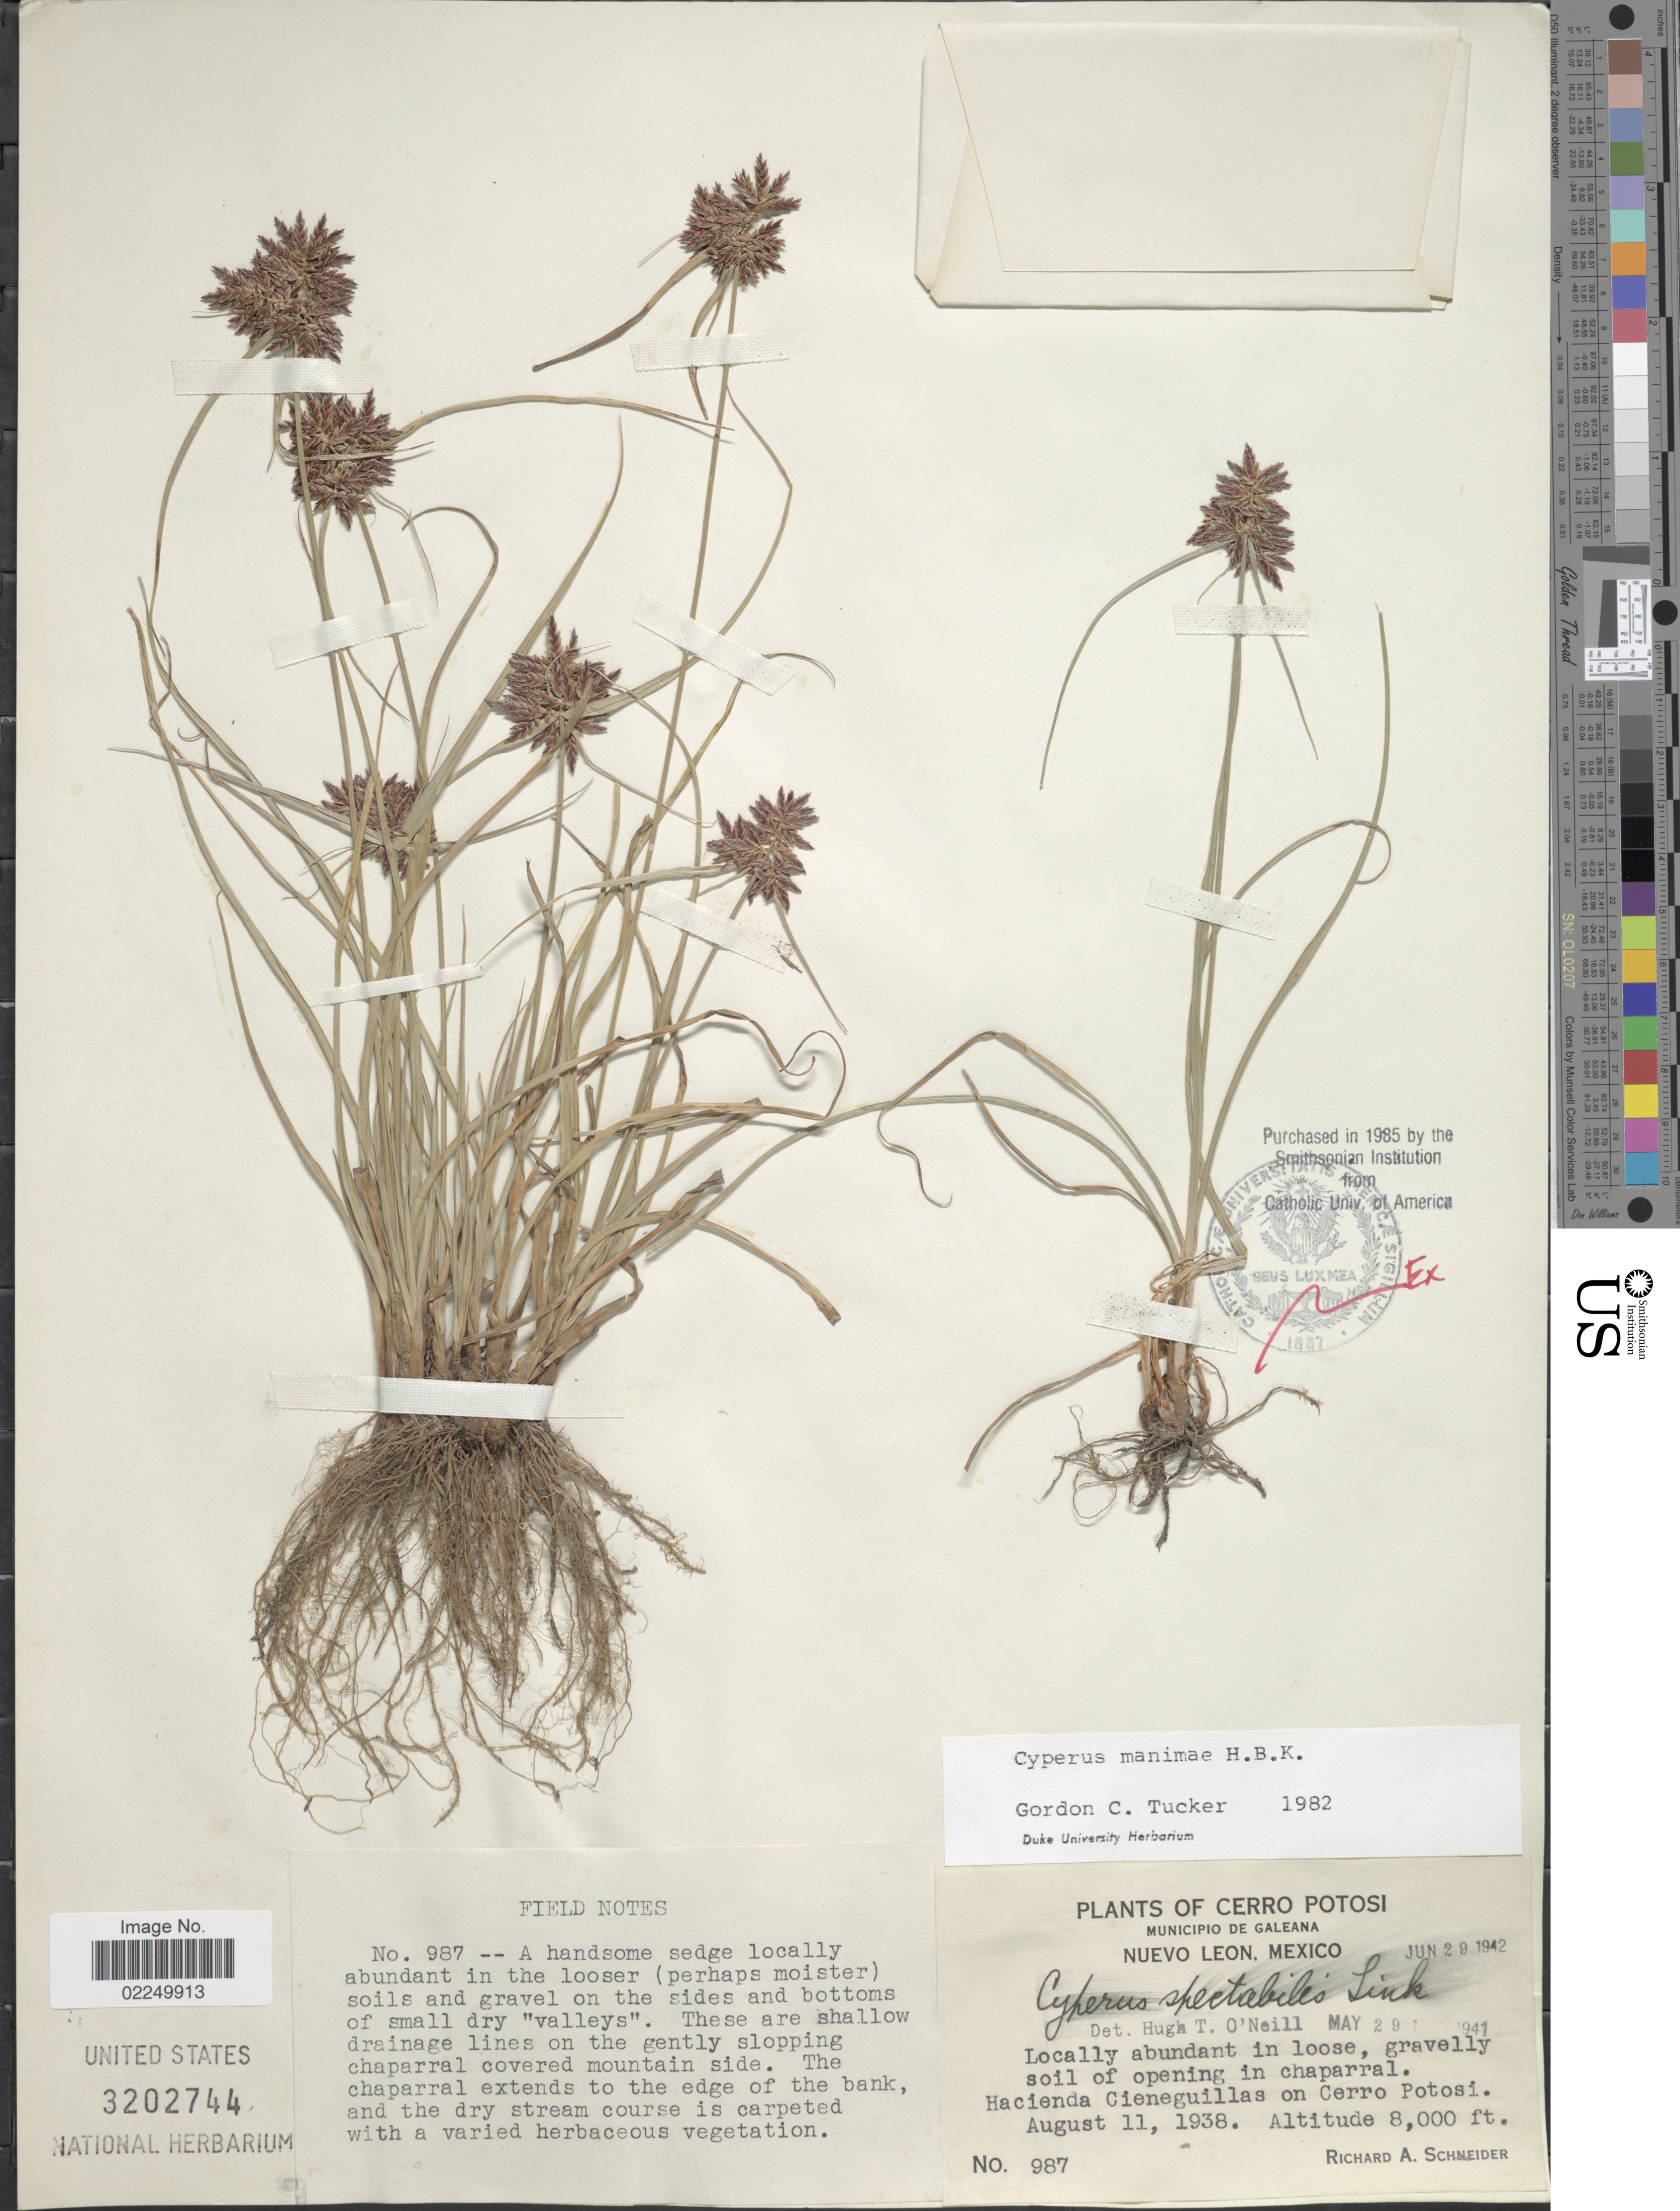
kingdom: Plantae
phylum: Tracheophyta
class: Liliopsida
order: Poales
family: Cyperaceae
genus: Cyperus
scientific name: Cyperus manimae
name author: Kunth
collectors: R. A. Schneider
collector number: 987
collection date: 1938-08-11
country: Mexico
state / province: Nuevo León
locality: Municipio de Galeana, in loose, gravelly soil of opeining in chaparral, Hacienda Cieneguillas on Cerro Petosi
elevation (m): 2438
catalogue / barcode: US 3202744